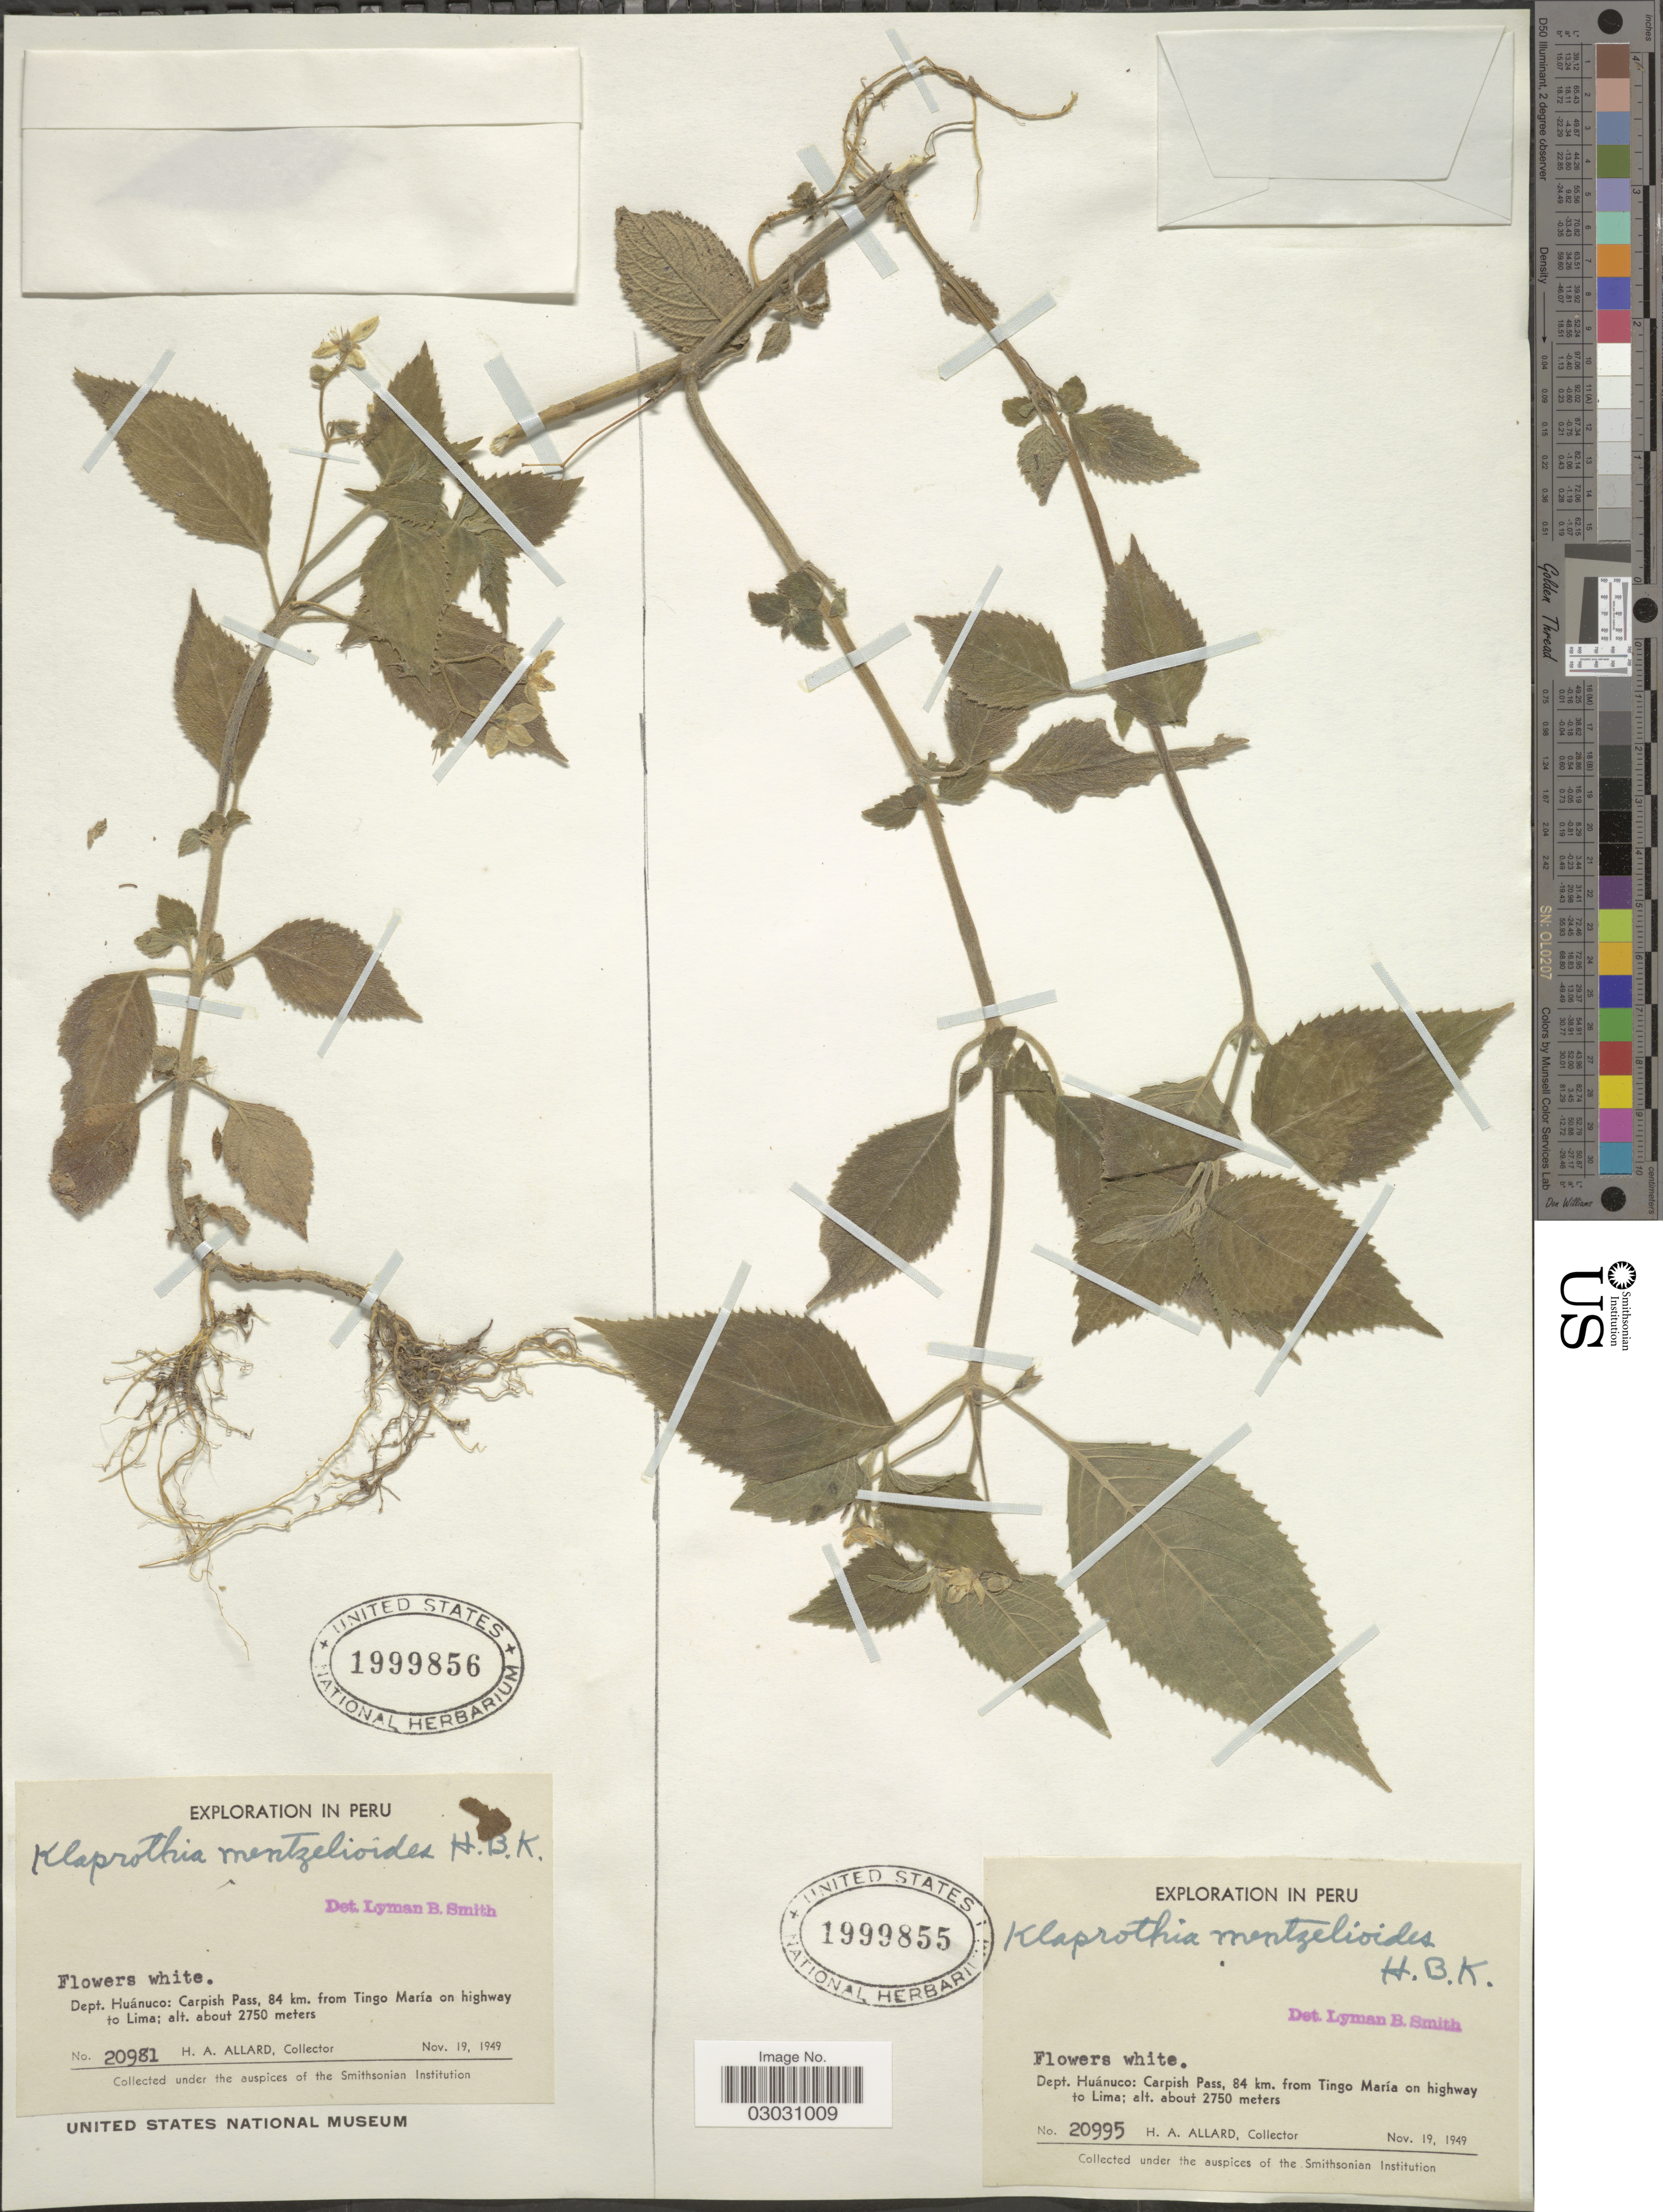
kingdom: Plantae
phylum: Tracheophyta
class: Magnoliopsida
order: Cornales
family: Loasaceae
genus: Klaprothia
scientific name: Klaprothia mentzelioides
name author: Kunth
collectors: H. A. Allard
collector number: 20981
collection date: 1949-11-19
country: Peru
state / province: Huánuco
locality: Dept. Huánuco: Carpish Pass, 84 km. from Tingo María on highway to Lima.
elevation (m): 2750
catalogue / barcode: US 1999856